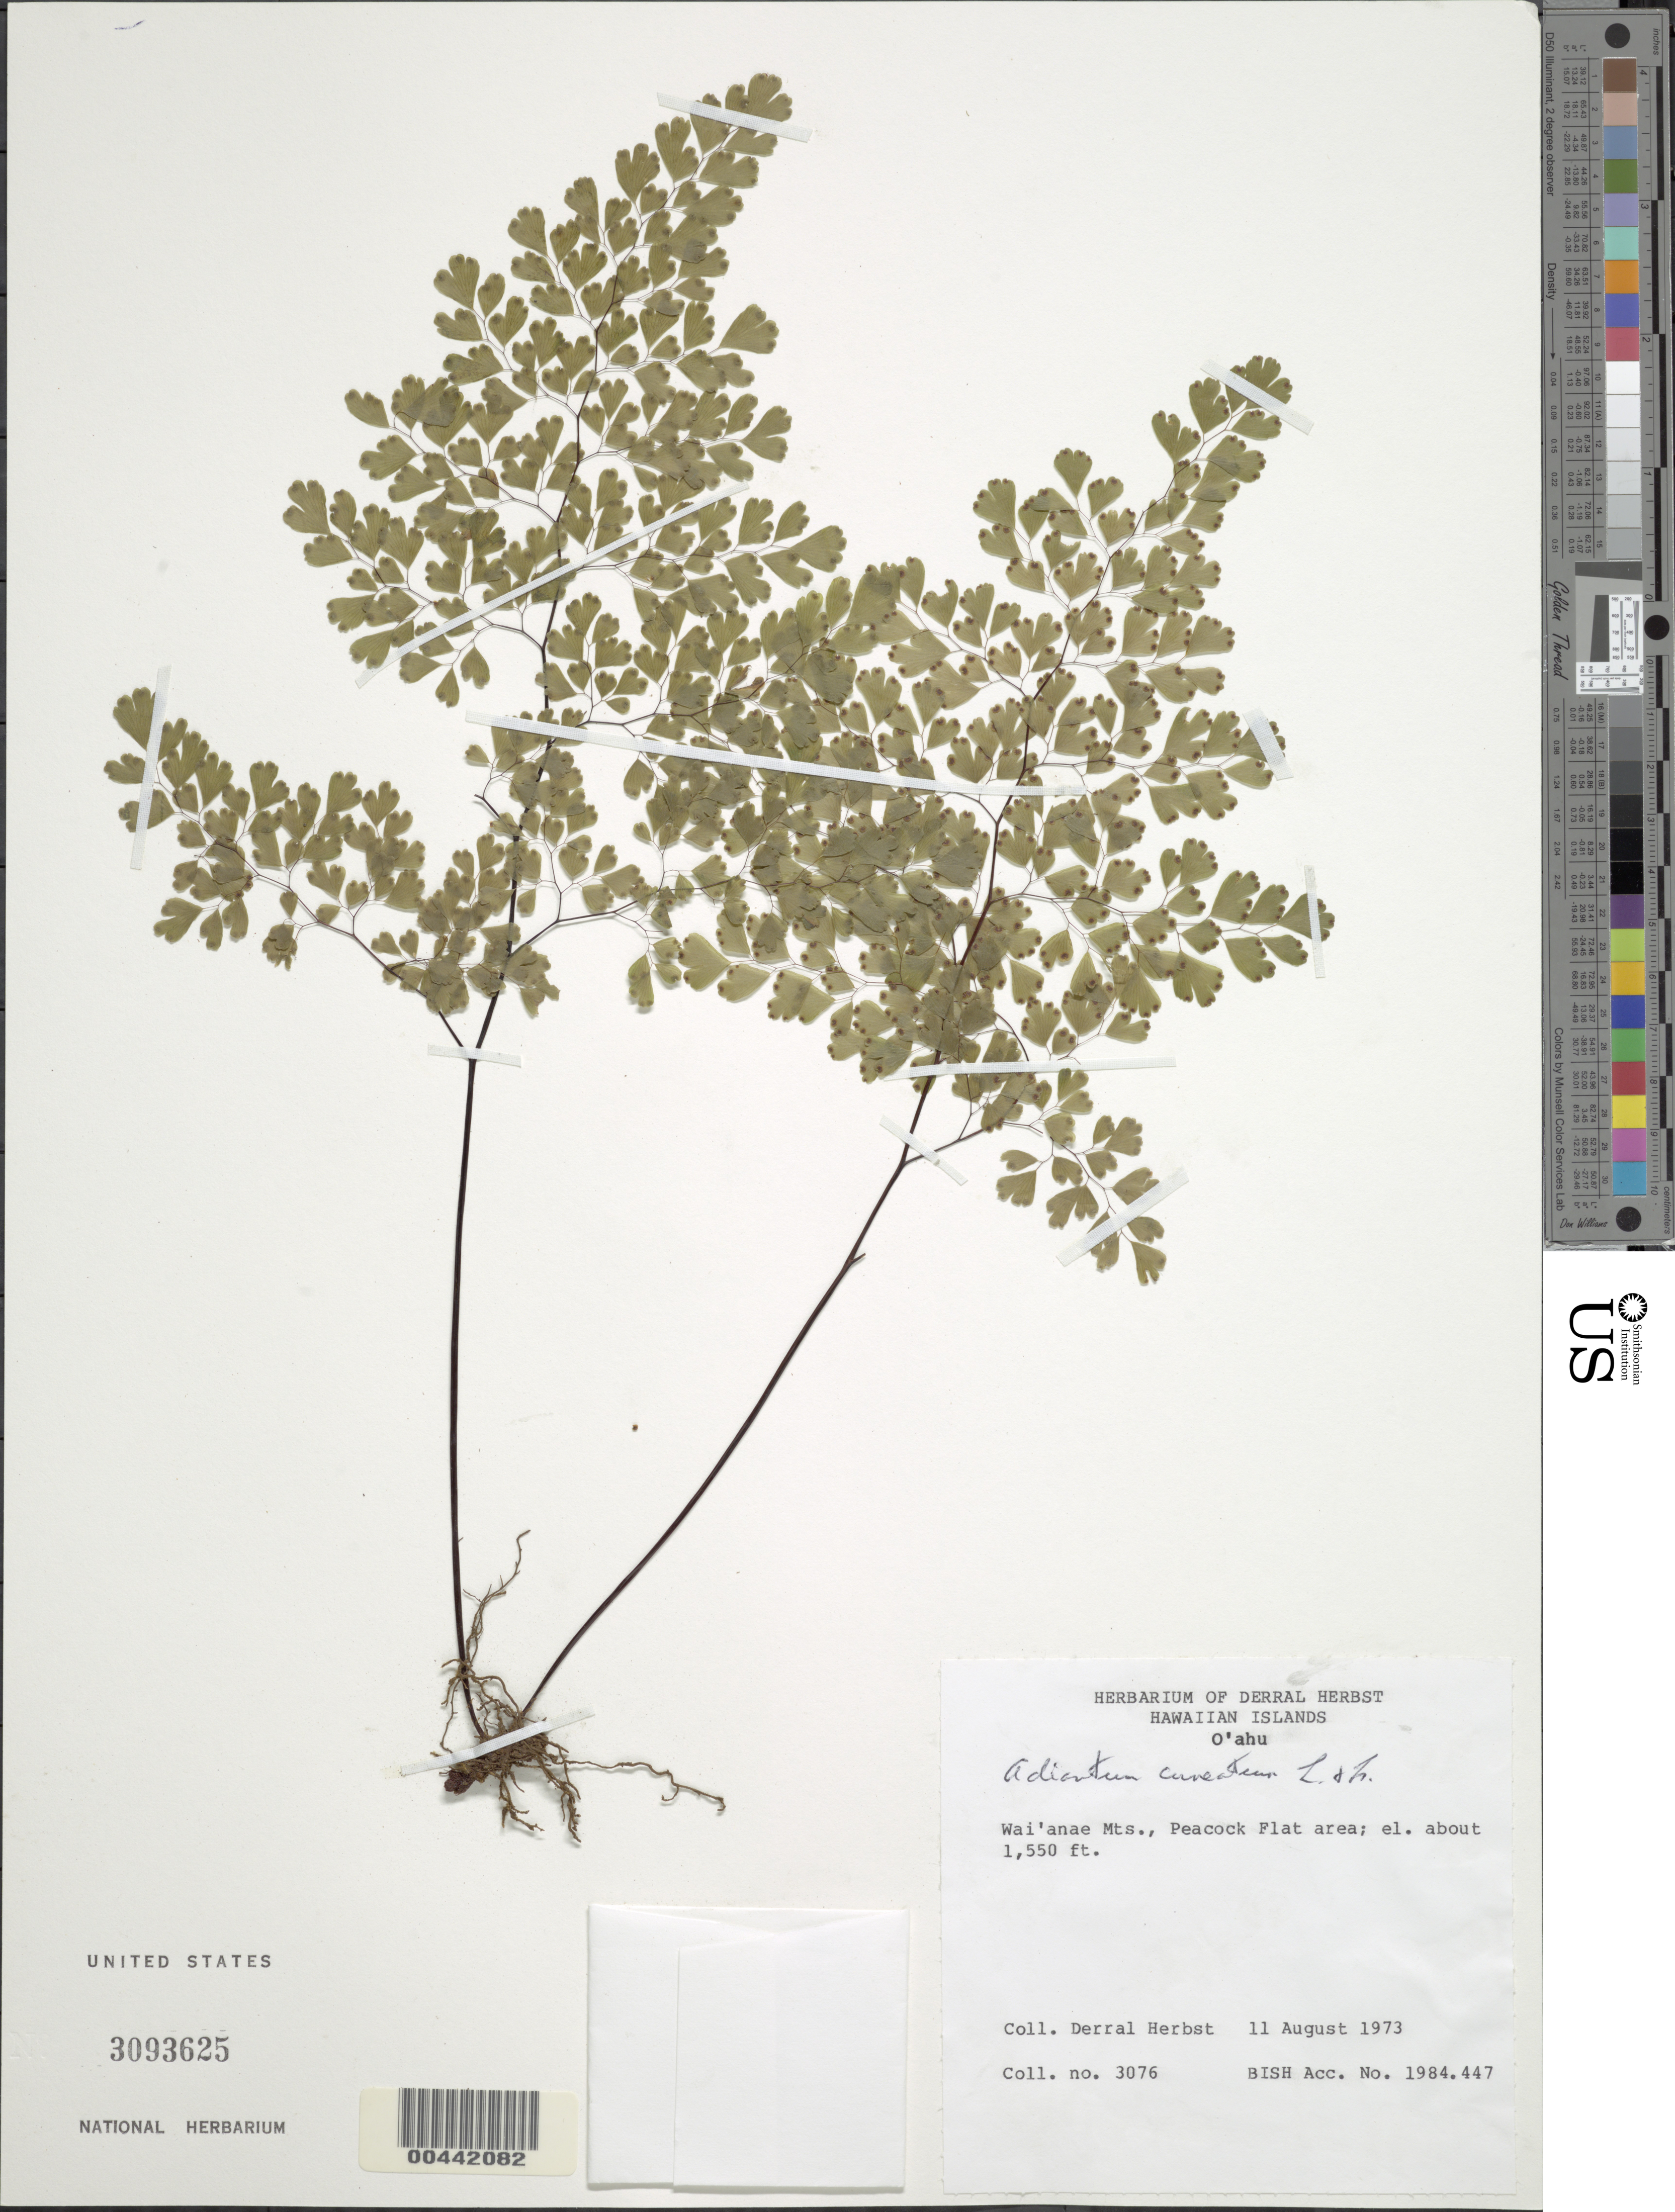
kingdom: Plantae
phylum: Tracheophyta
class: Polypodiopsida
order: Polypodiales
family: Pteridaceae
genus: Adiantum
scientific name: Adiantum raddianum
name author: C. Presl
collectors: D. R. Herbst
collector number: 3076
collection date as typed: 11 Aug 1973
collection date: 1973-08-11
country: United States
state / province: Hawaii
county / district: Honolulu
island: Oahu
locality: Waianae Mts., Peacock Flat area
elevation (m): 472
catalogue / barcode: US 3093625